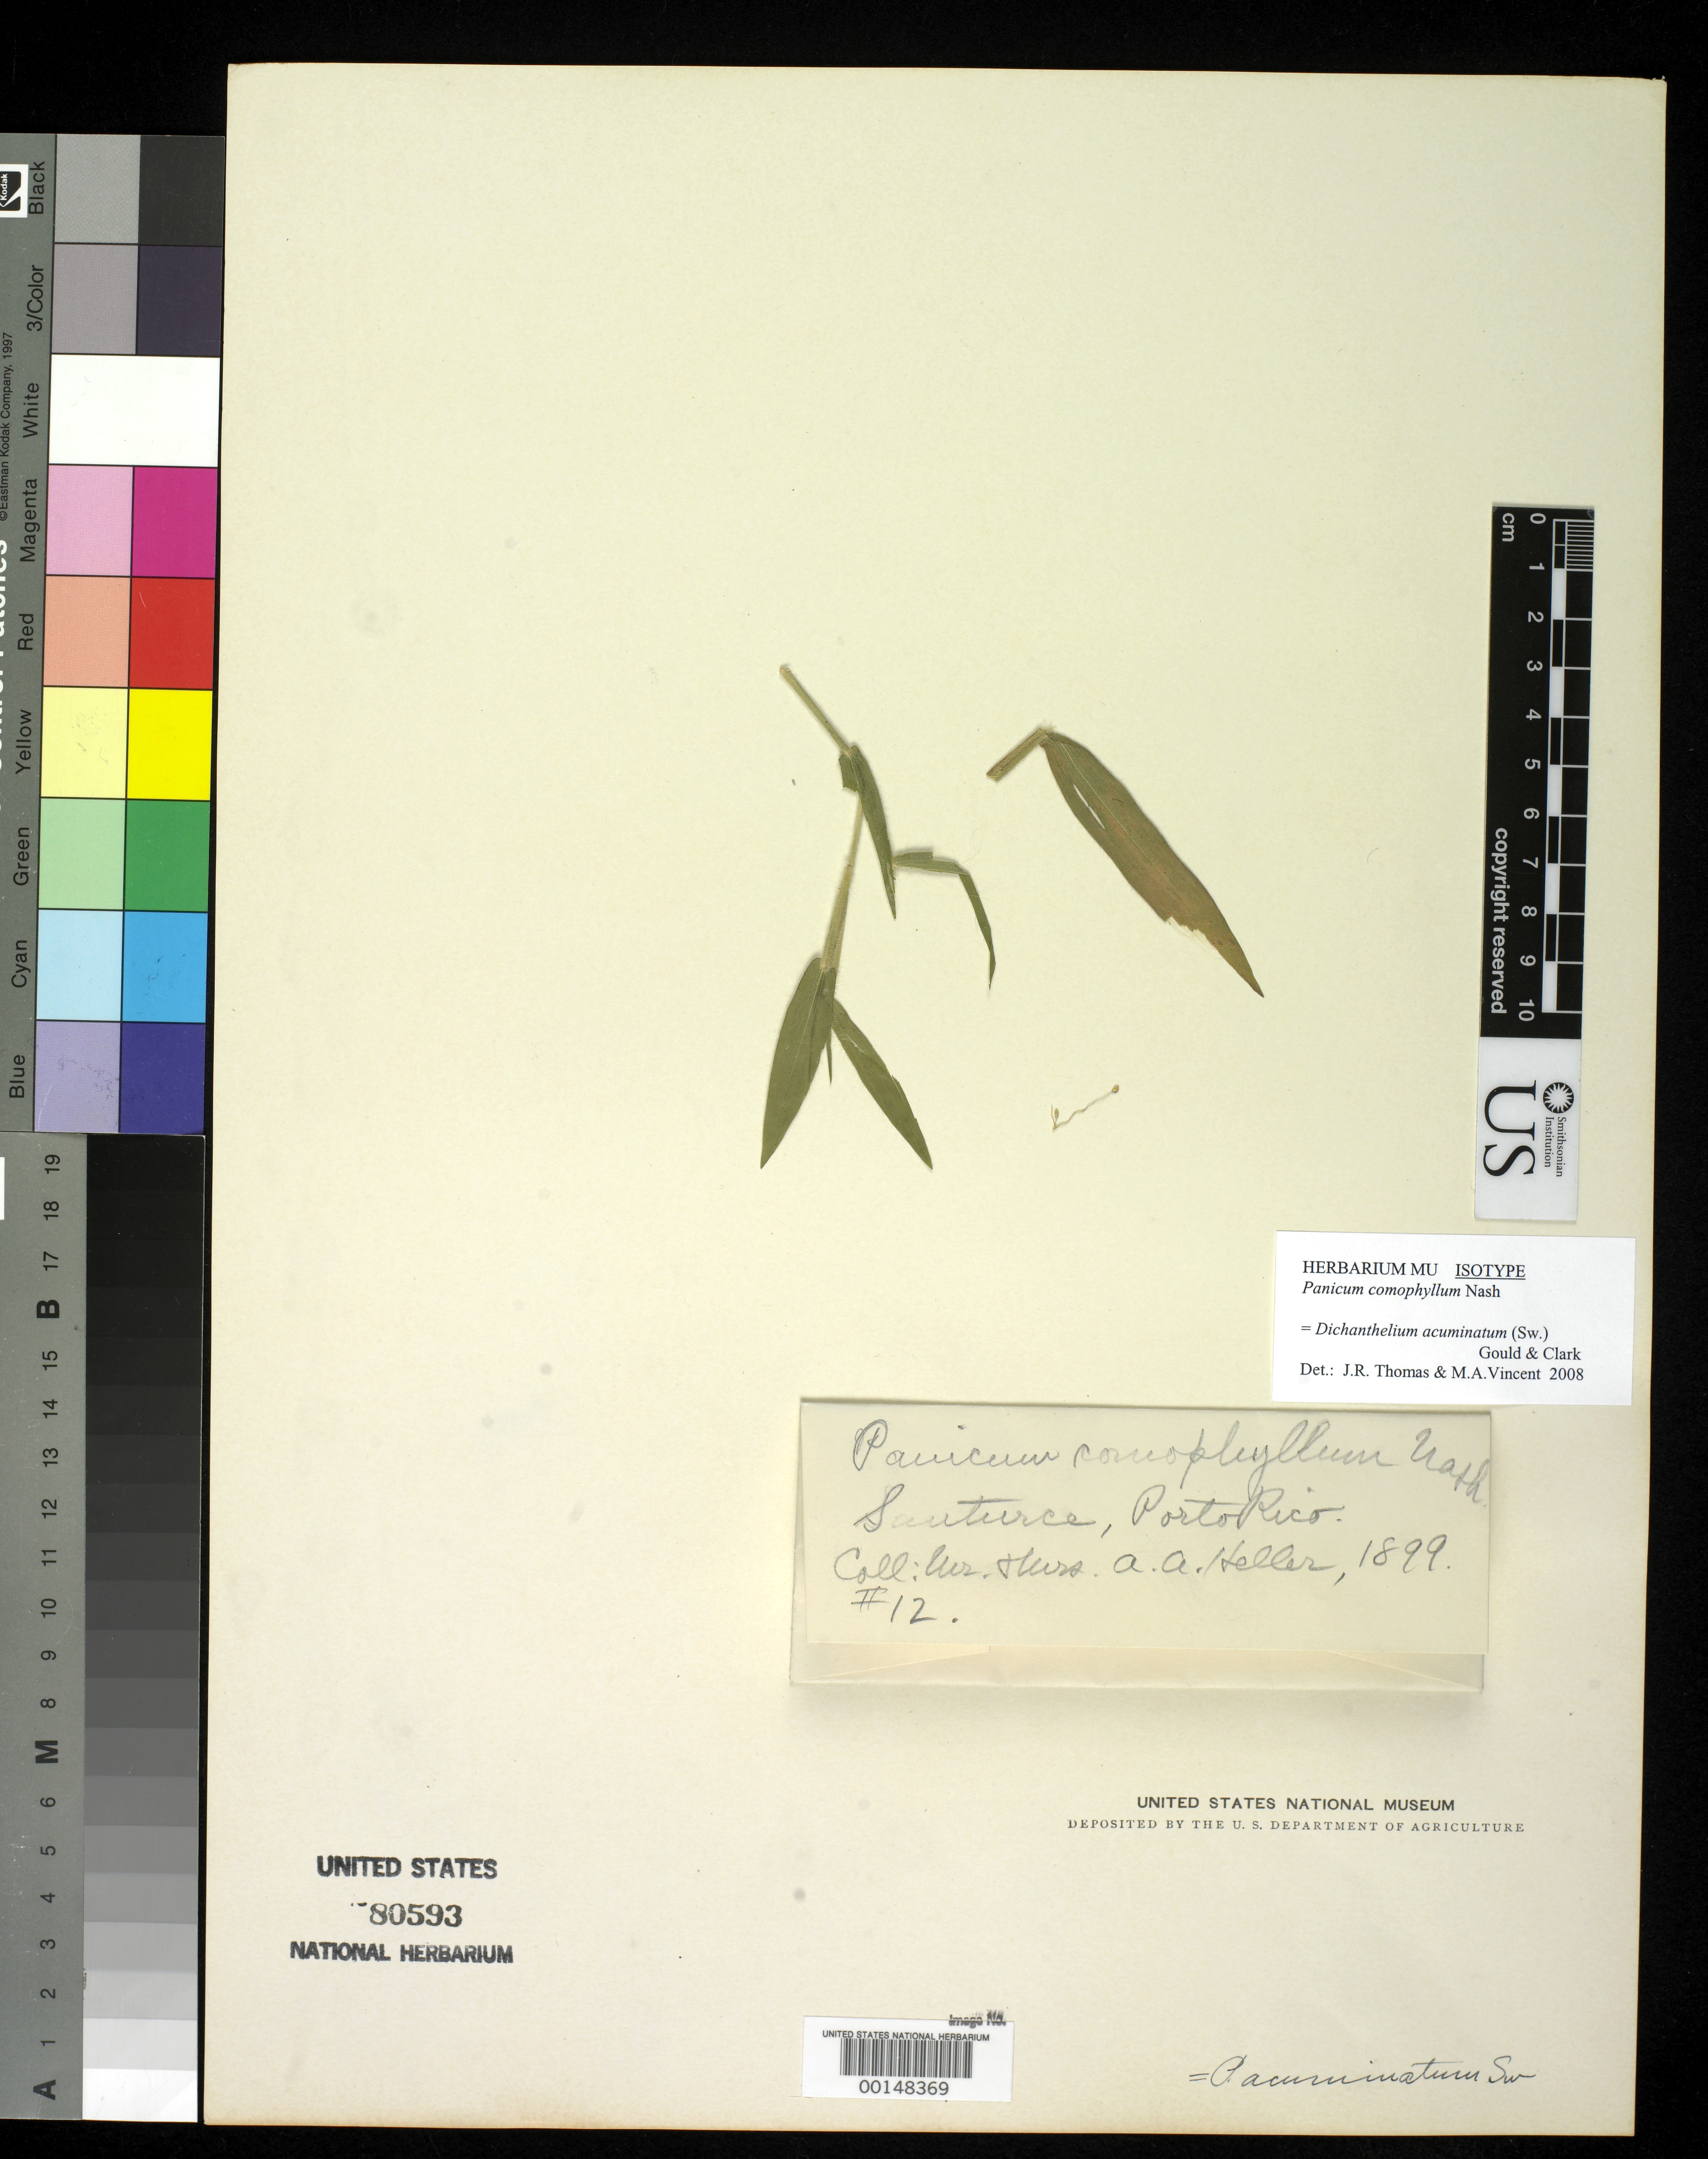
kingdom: Plantae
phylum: Tracheophyta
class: Liliopsida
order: Poales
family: Poaceae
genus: Panicum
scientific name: Panicum comophyllum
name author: Nash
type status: Isotype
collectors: A. A. Heller & E. G. Heller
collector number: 12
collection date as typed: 09 Jan 1899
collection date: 1899-01-09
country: Puerto Rico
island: Greater Antilles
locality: Santurca.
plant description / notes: Fragmentary material of type specimen.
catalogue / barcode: US 80593